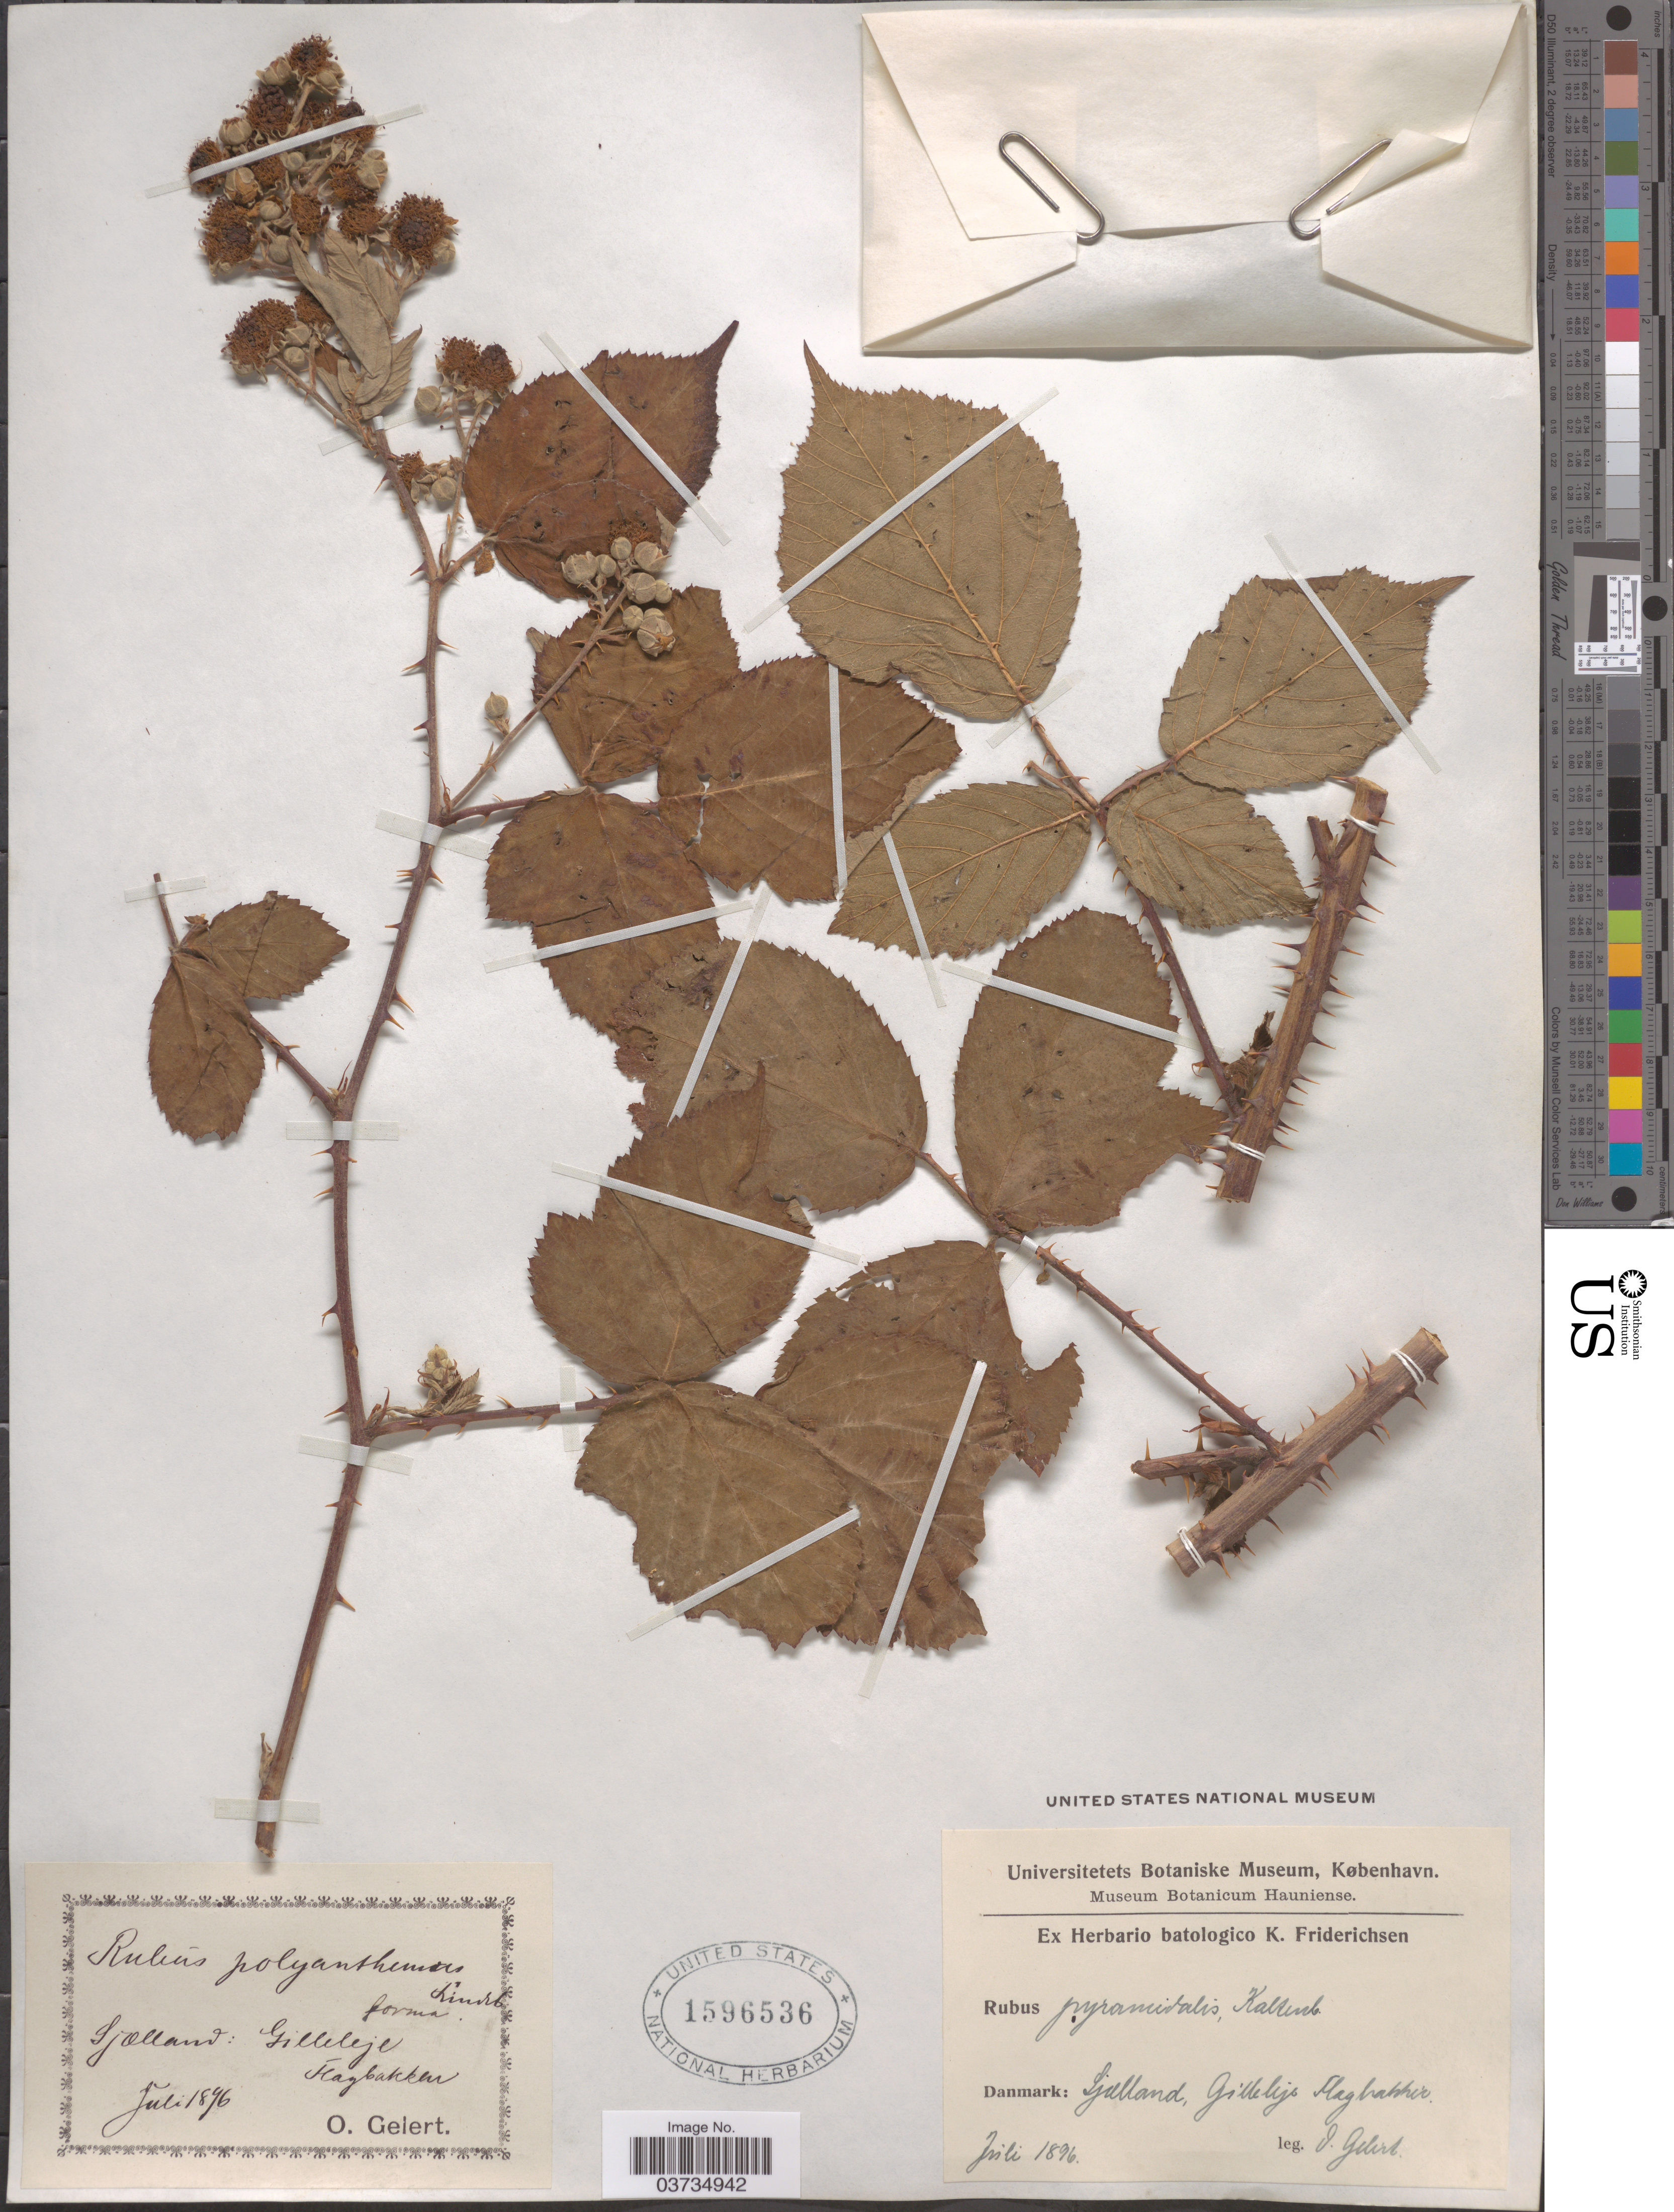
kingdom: Plantae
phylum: Tracheophyta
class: Magnoliopsida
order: Rosales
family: Rosaceae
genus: Rubus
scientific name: Rubus pyramidalis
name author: Kaltenb.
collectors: O. Gelert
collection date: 1896-07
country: Denmark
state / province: Sjæland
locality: Danmark: Sjalland, Gilleleje Flagbakken.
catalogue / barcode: US 1596536